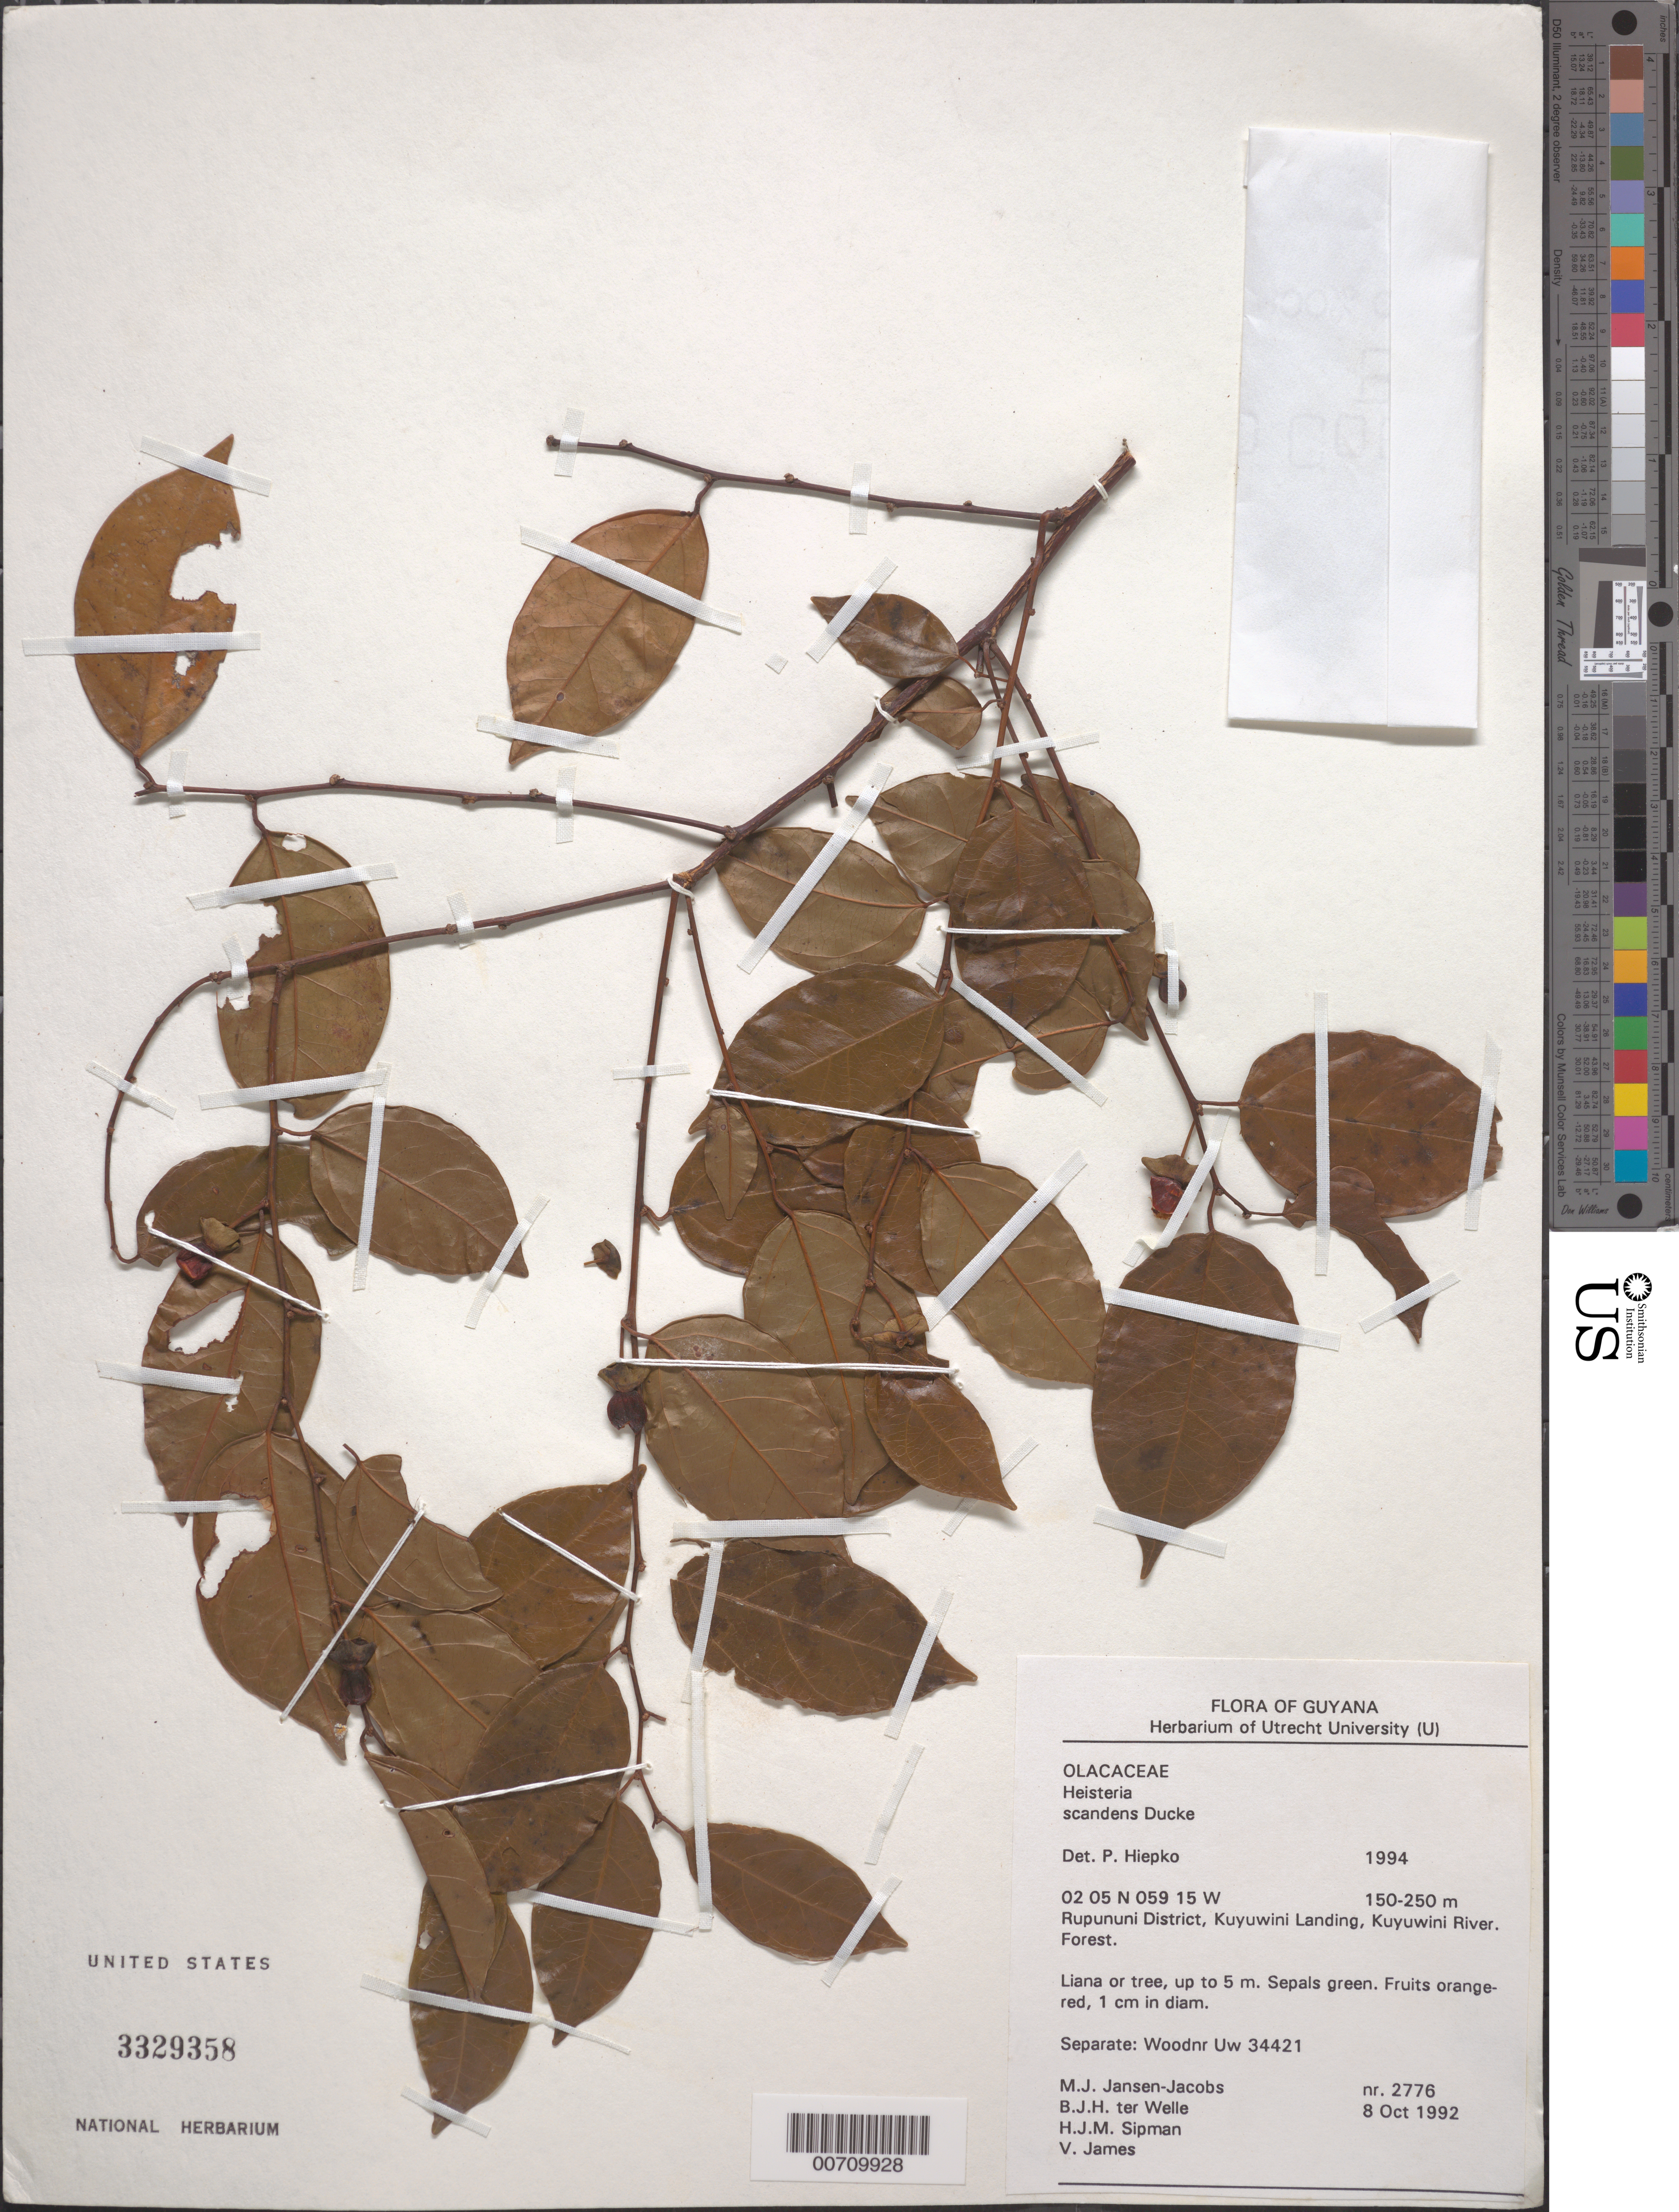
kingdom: Plantae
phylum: Tracheophyta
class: Magnoliopsida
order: Santalales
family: Erythropalaceae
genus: Heisteria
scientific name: Heisteria scandens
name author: Ducke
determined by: Hiepko, P. H.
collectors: M. J. Jansen-Jacobs, B. Welle, H. J. M. Sipman & V. James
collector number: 2776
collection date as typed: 8-Oct-92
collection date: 1992-10-08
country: Guyana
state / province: U. Takutu-U. Essequibo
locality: Kuyuwini Landing, Kuyuwini River, Rupununi District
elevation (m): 150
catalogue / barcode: US 3329358